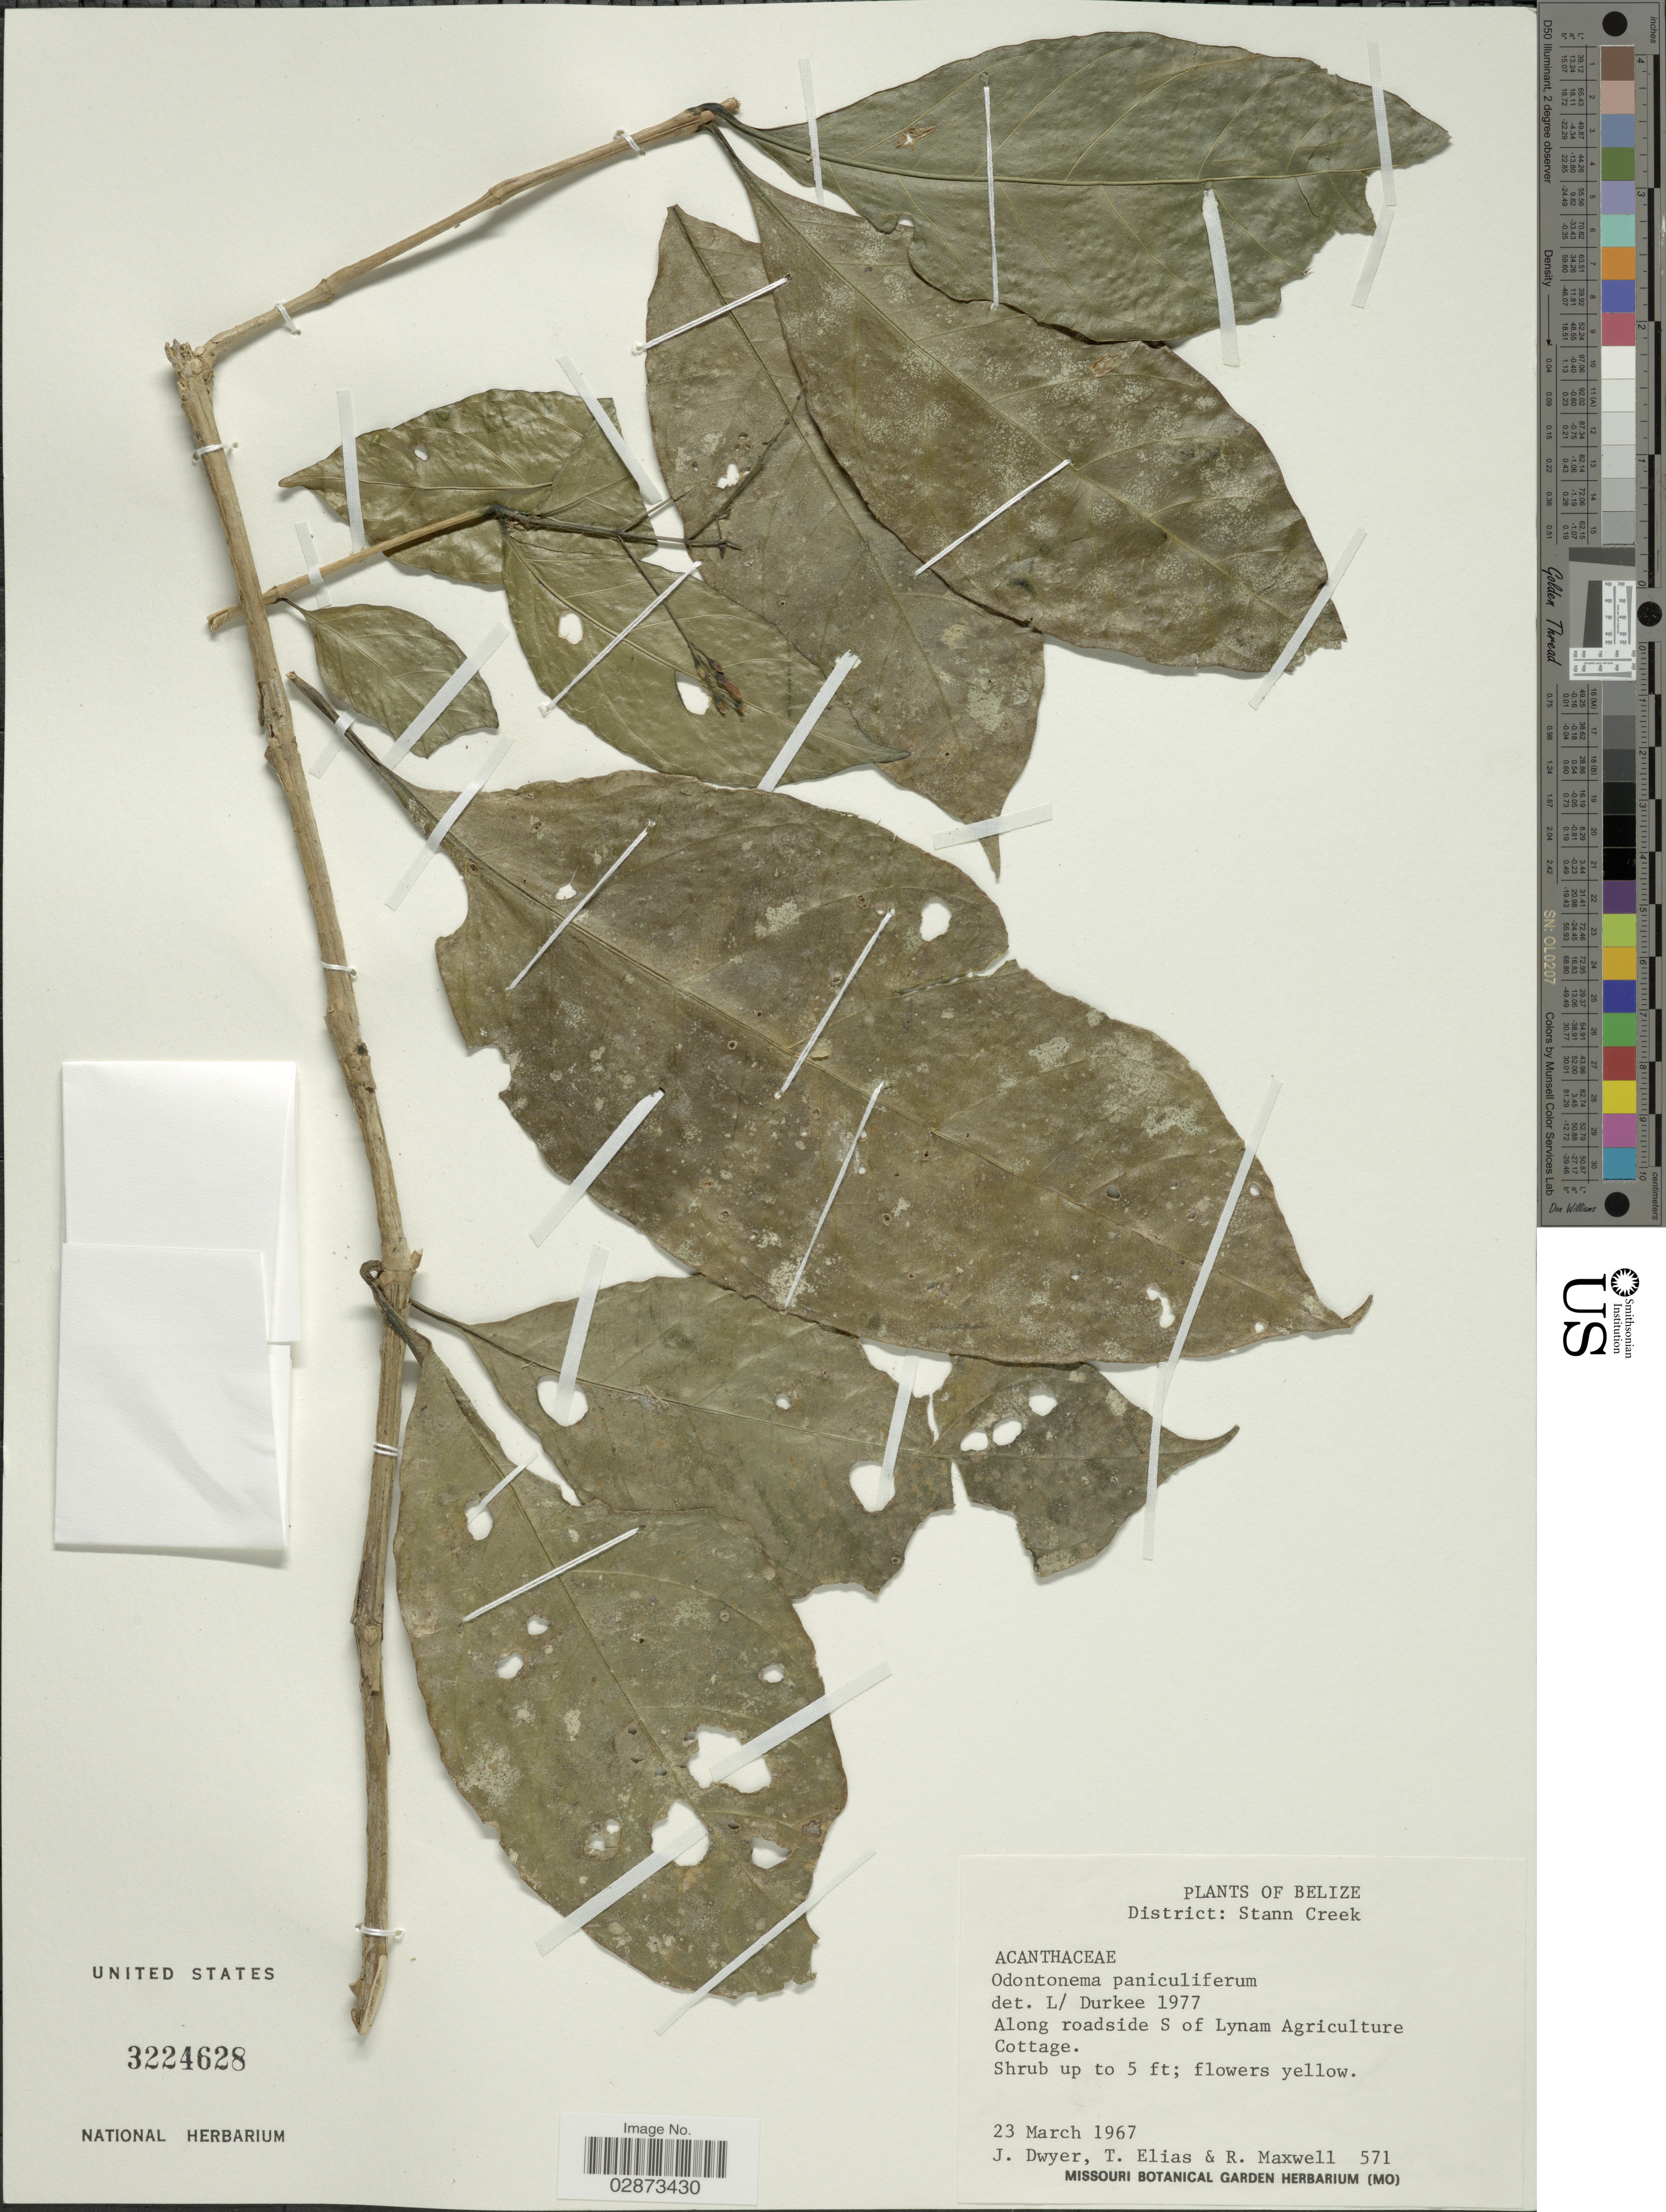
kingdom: Plantae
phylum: Tracheophyta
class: Magnoliopsida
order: Lamiales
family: Acanthaceae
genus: Odontonema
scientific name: Odontonema hondurensis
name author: (Lindau) D.N. Gibson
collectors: J. Dwyer, T. Elias & R. Maxwell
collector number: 571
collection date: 1967-03-23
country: Belize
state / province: Stann Creek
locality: District: Stann Creek, Along roadside S of Lynam Agriculture Cottage.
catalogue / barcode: US 3224628